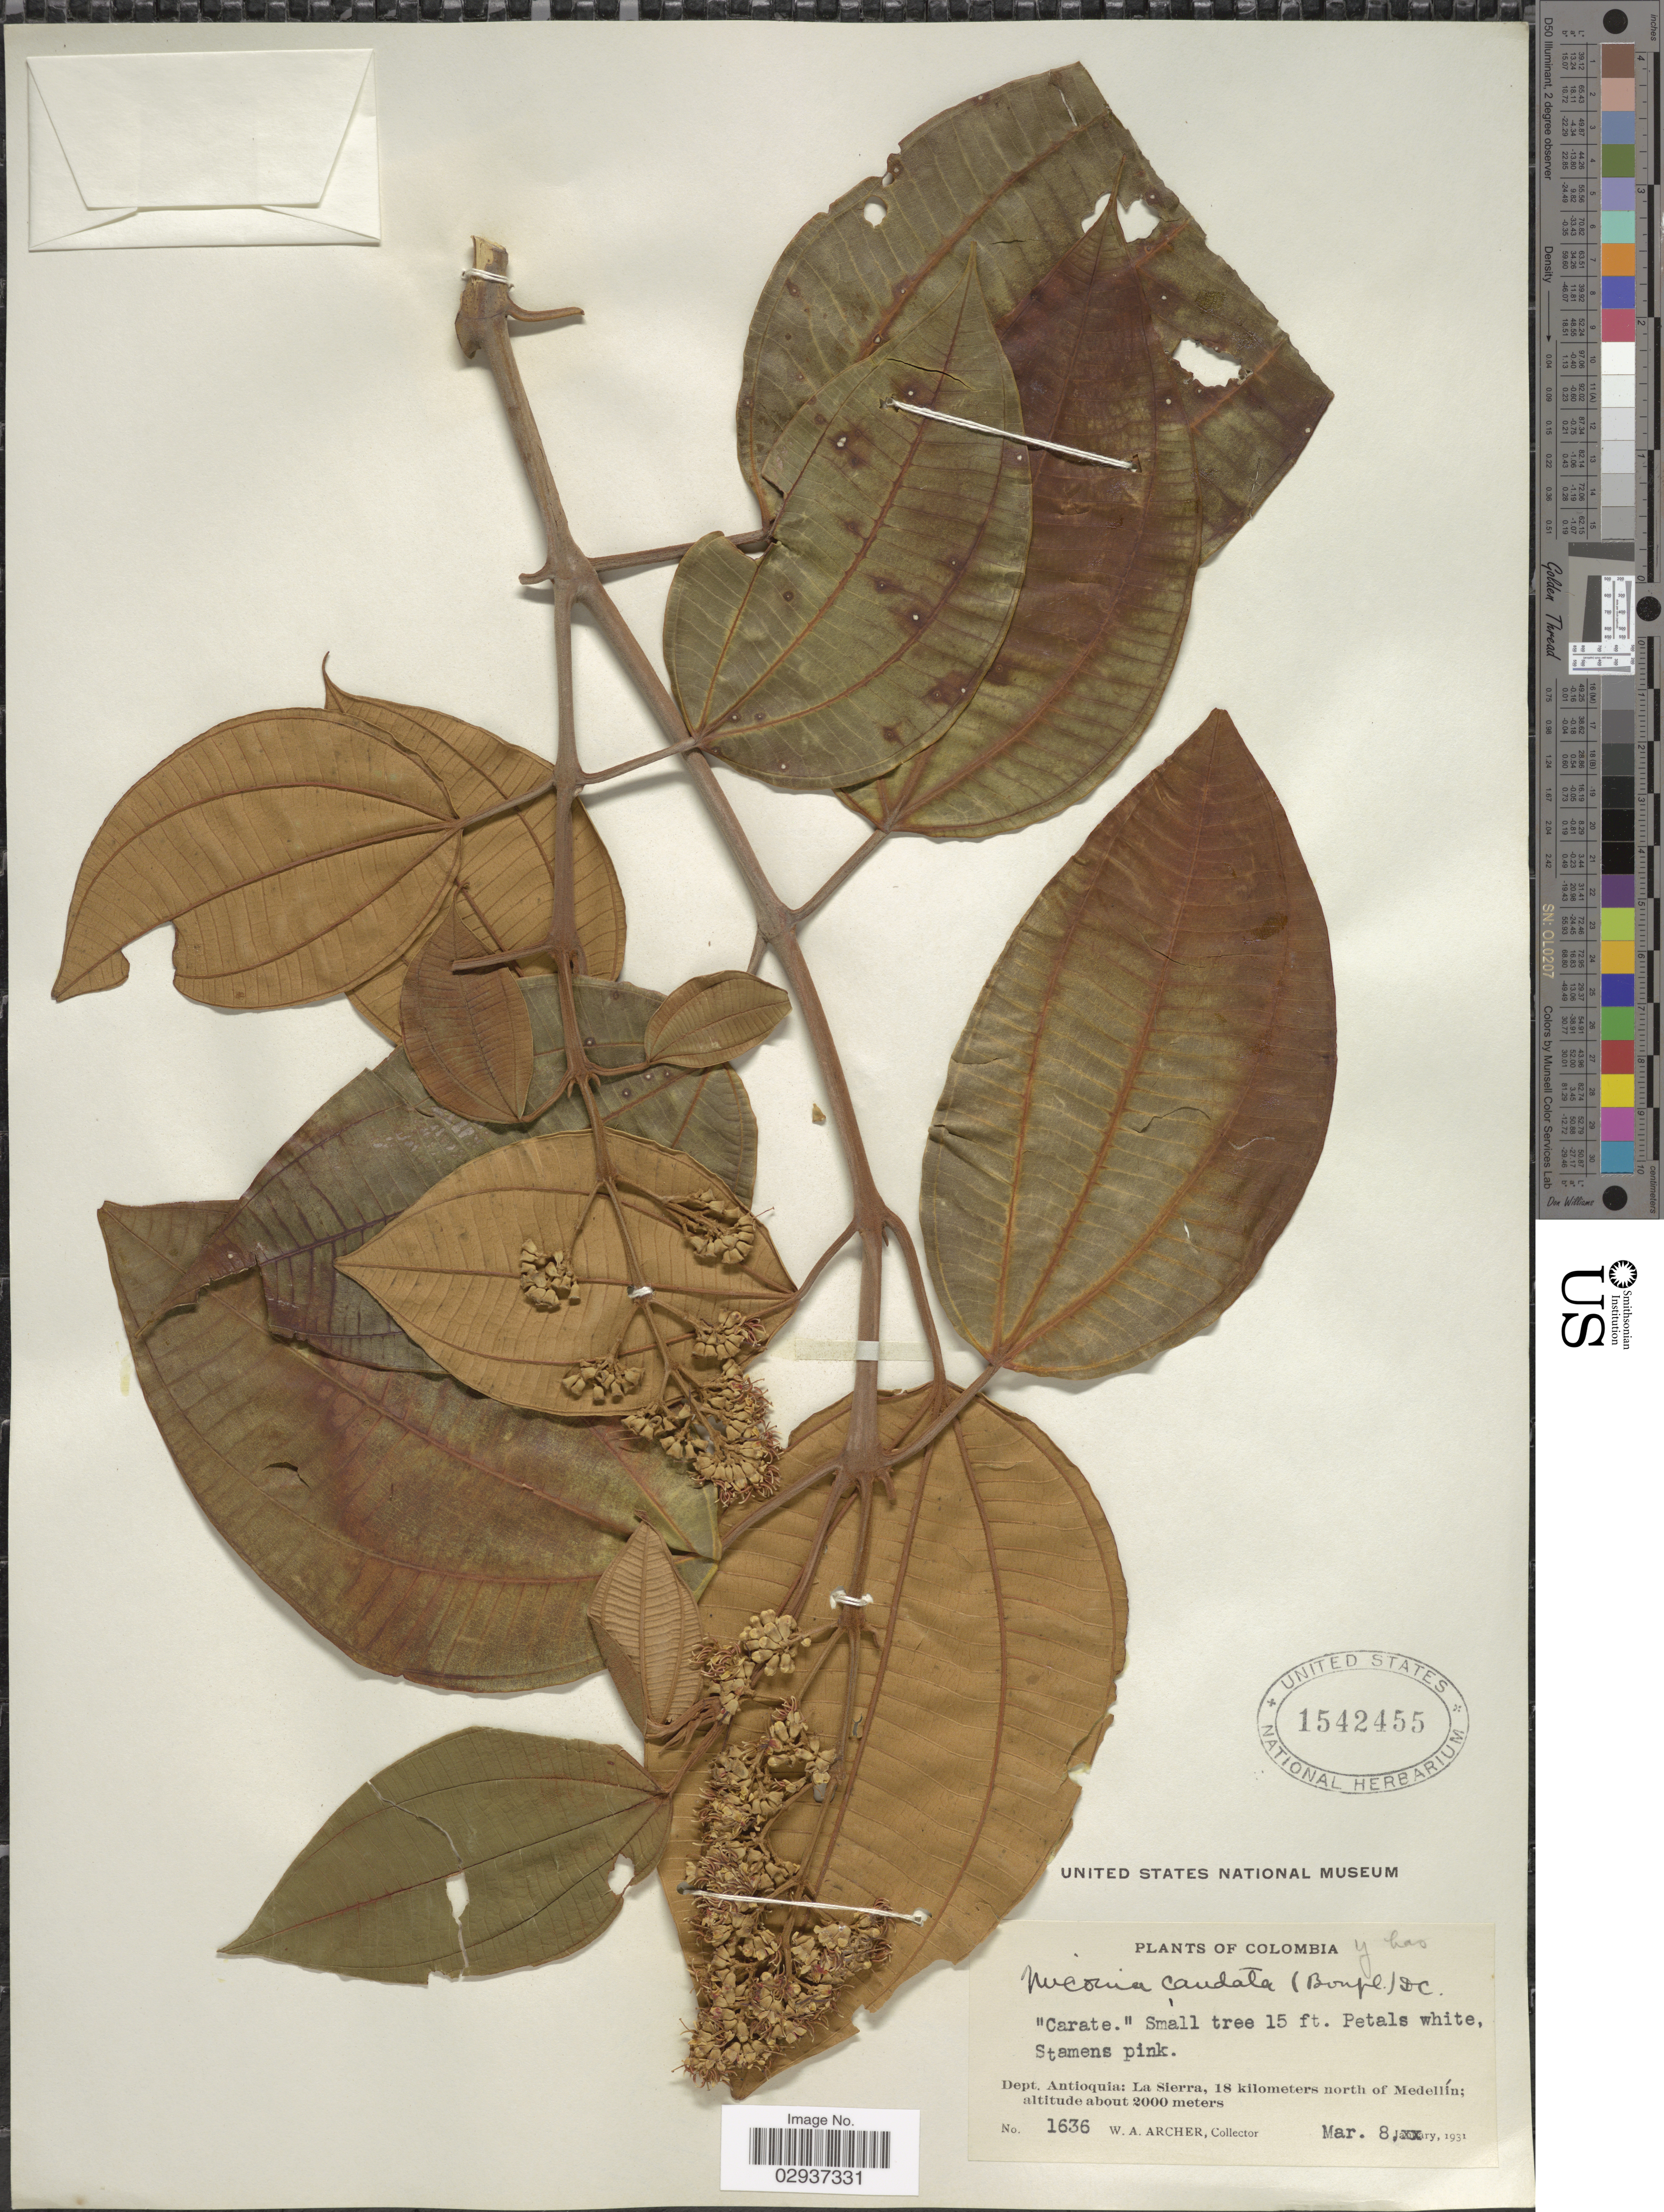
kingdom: Plantae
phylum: Tracheophyta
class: Magnoliopsida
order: Myrtales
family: Melastomataceae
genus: Miconia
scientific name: Miconia caudata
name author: (Bonpl.) DC.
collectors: W. Archer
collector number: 1636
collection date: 1931-03-08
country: Colombia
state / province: Antioquia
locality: Dept. Antioquia: La Sierra, 18 kilometers north of Medellín.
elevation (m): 2000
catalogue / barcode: US 1542455